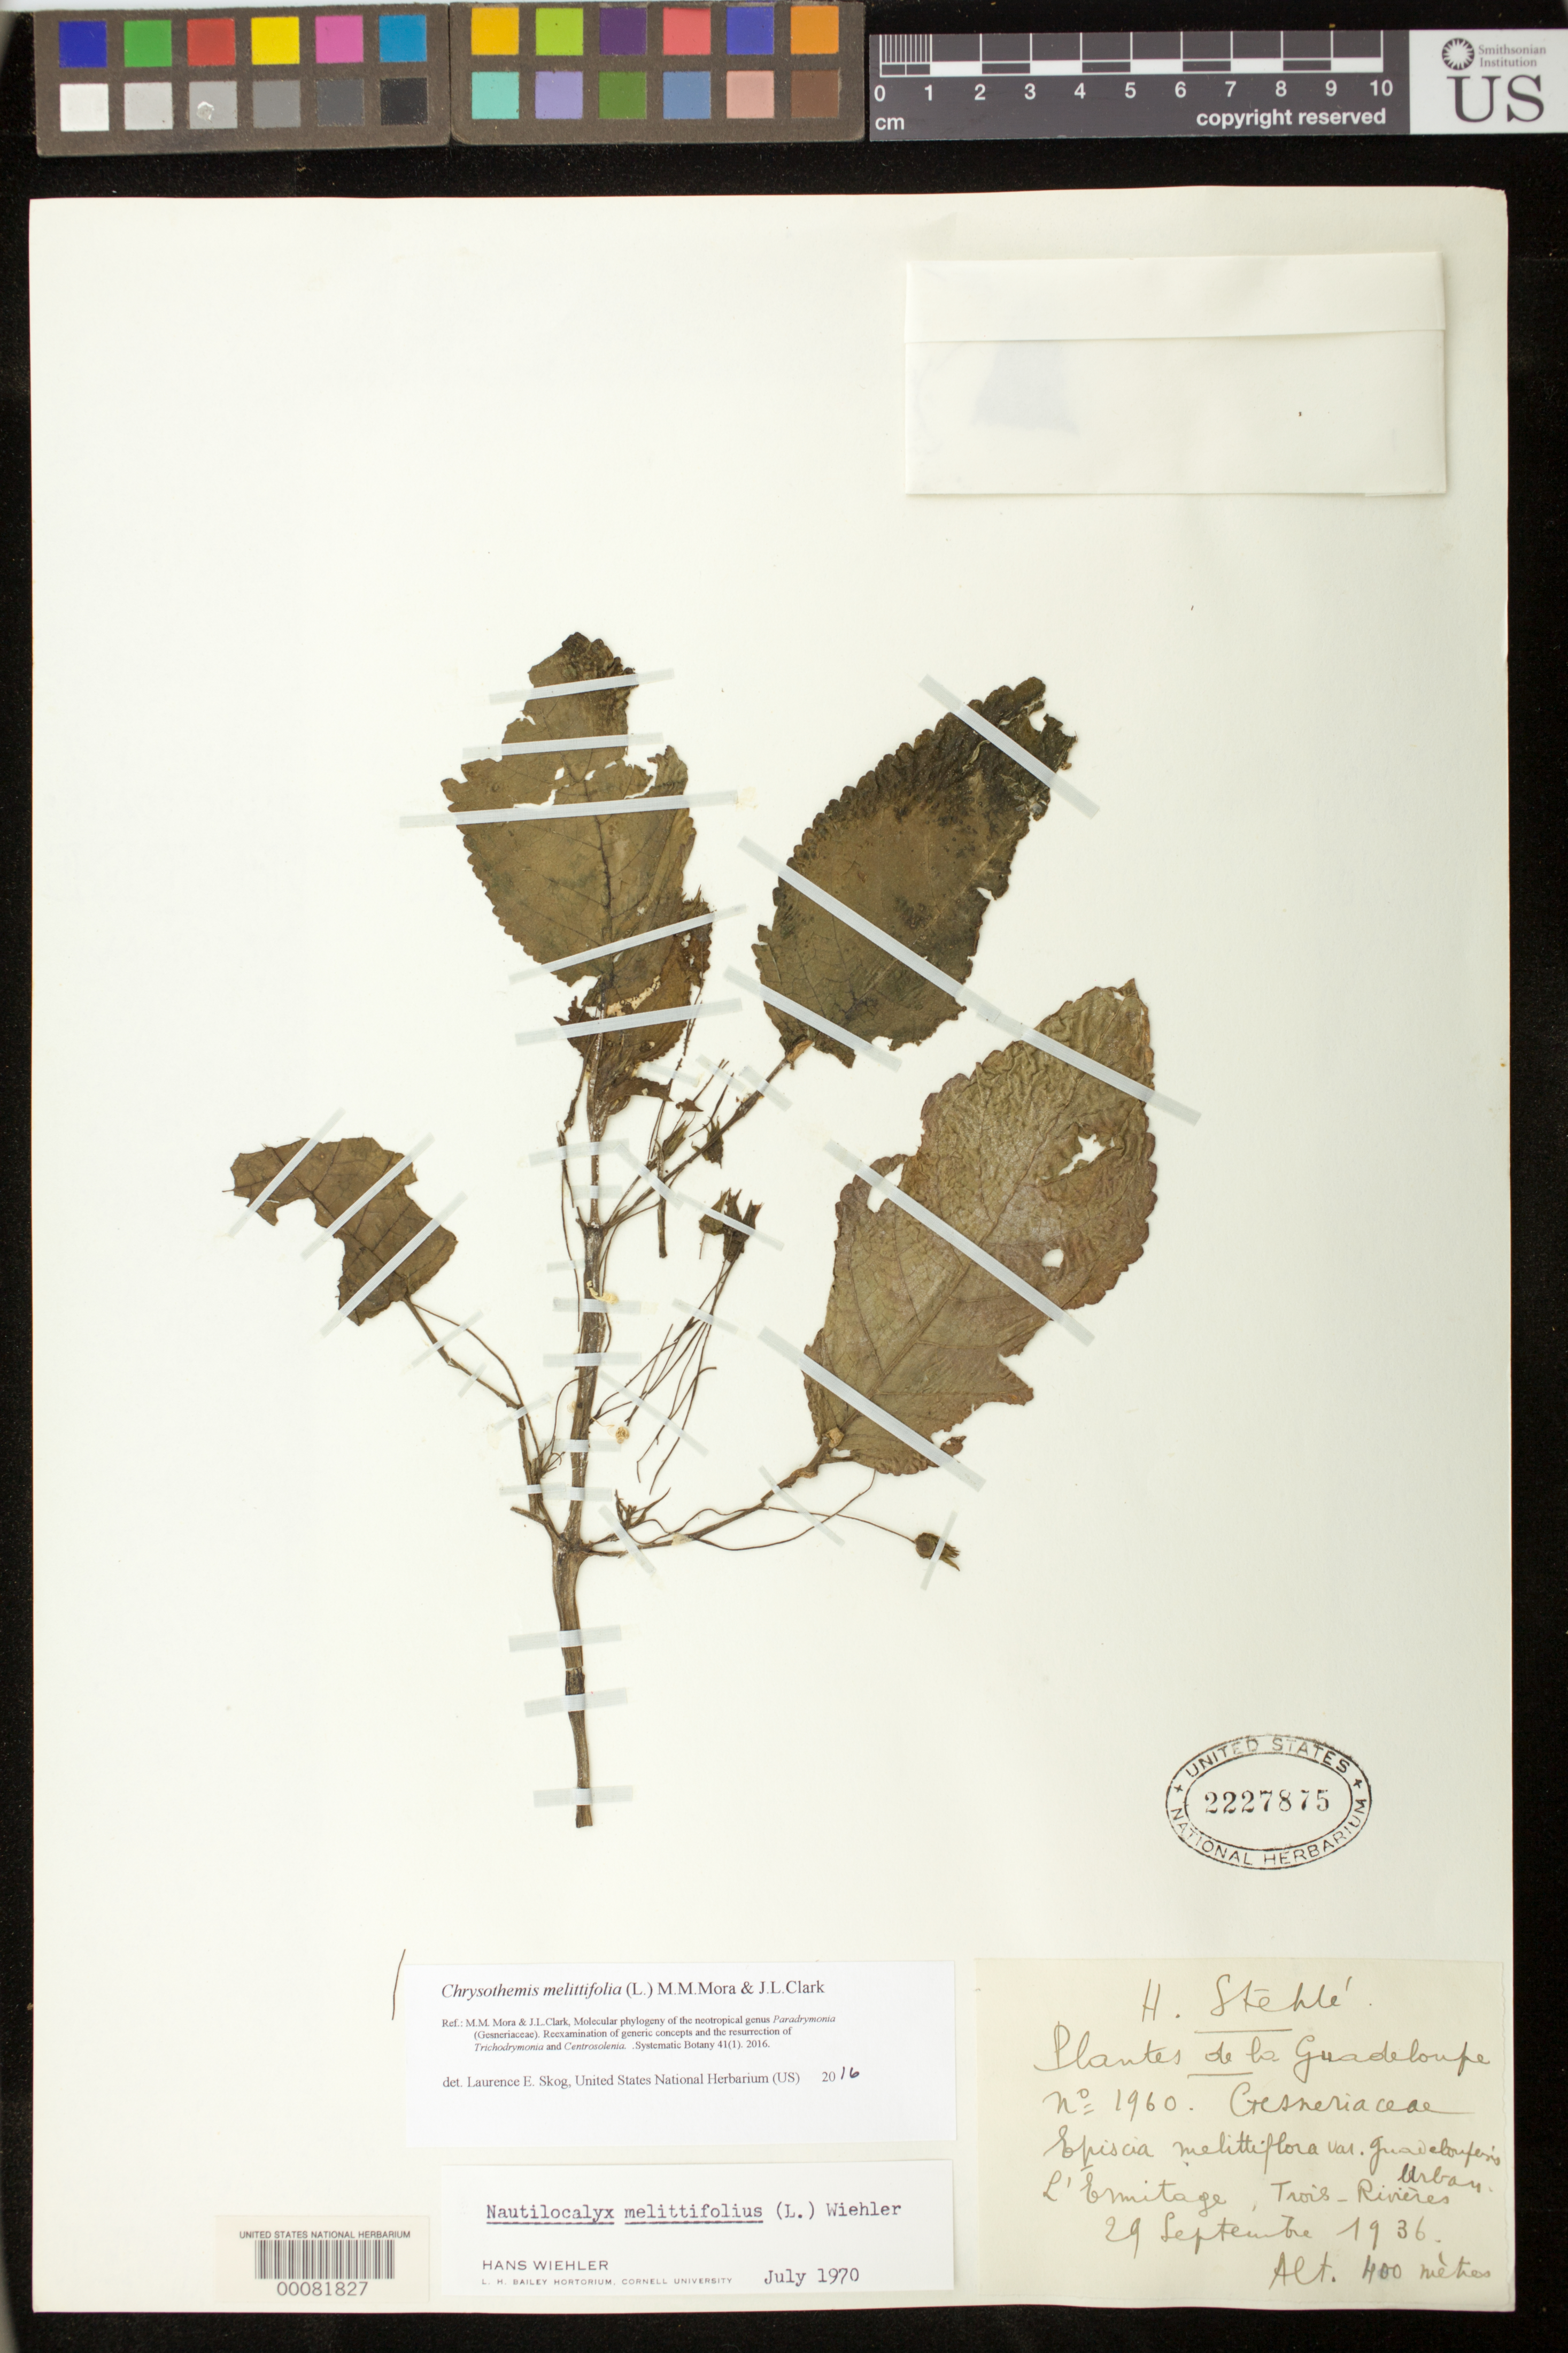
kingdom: Plantae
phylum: Tracheophyta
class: Magnoliopsida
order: Lamiales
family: Gesneriaceae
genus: Chrysothemis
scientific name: Chrysothemis melittifolia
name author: (L.) M.M. Mora & J.L. Clark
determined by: Skog, Laurence E.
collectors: H. Stehlé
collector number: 1960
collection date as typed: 29 Sep 1936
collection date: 1936-09-29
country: Guadeloupe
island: Basse Terre [Guadeloupe]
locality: L'ermitage, Trois-Rivieres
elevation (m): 400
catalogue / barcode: US 2227875